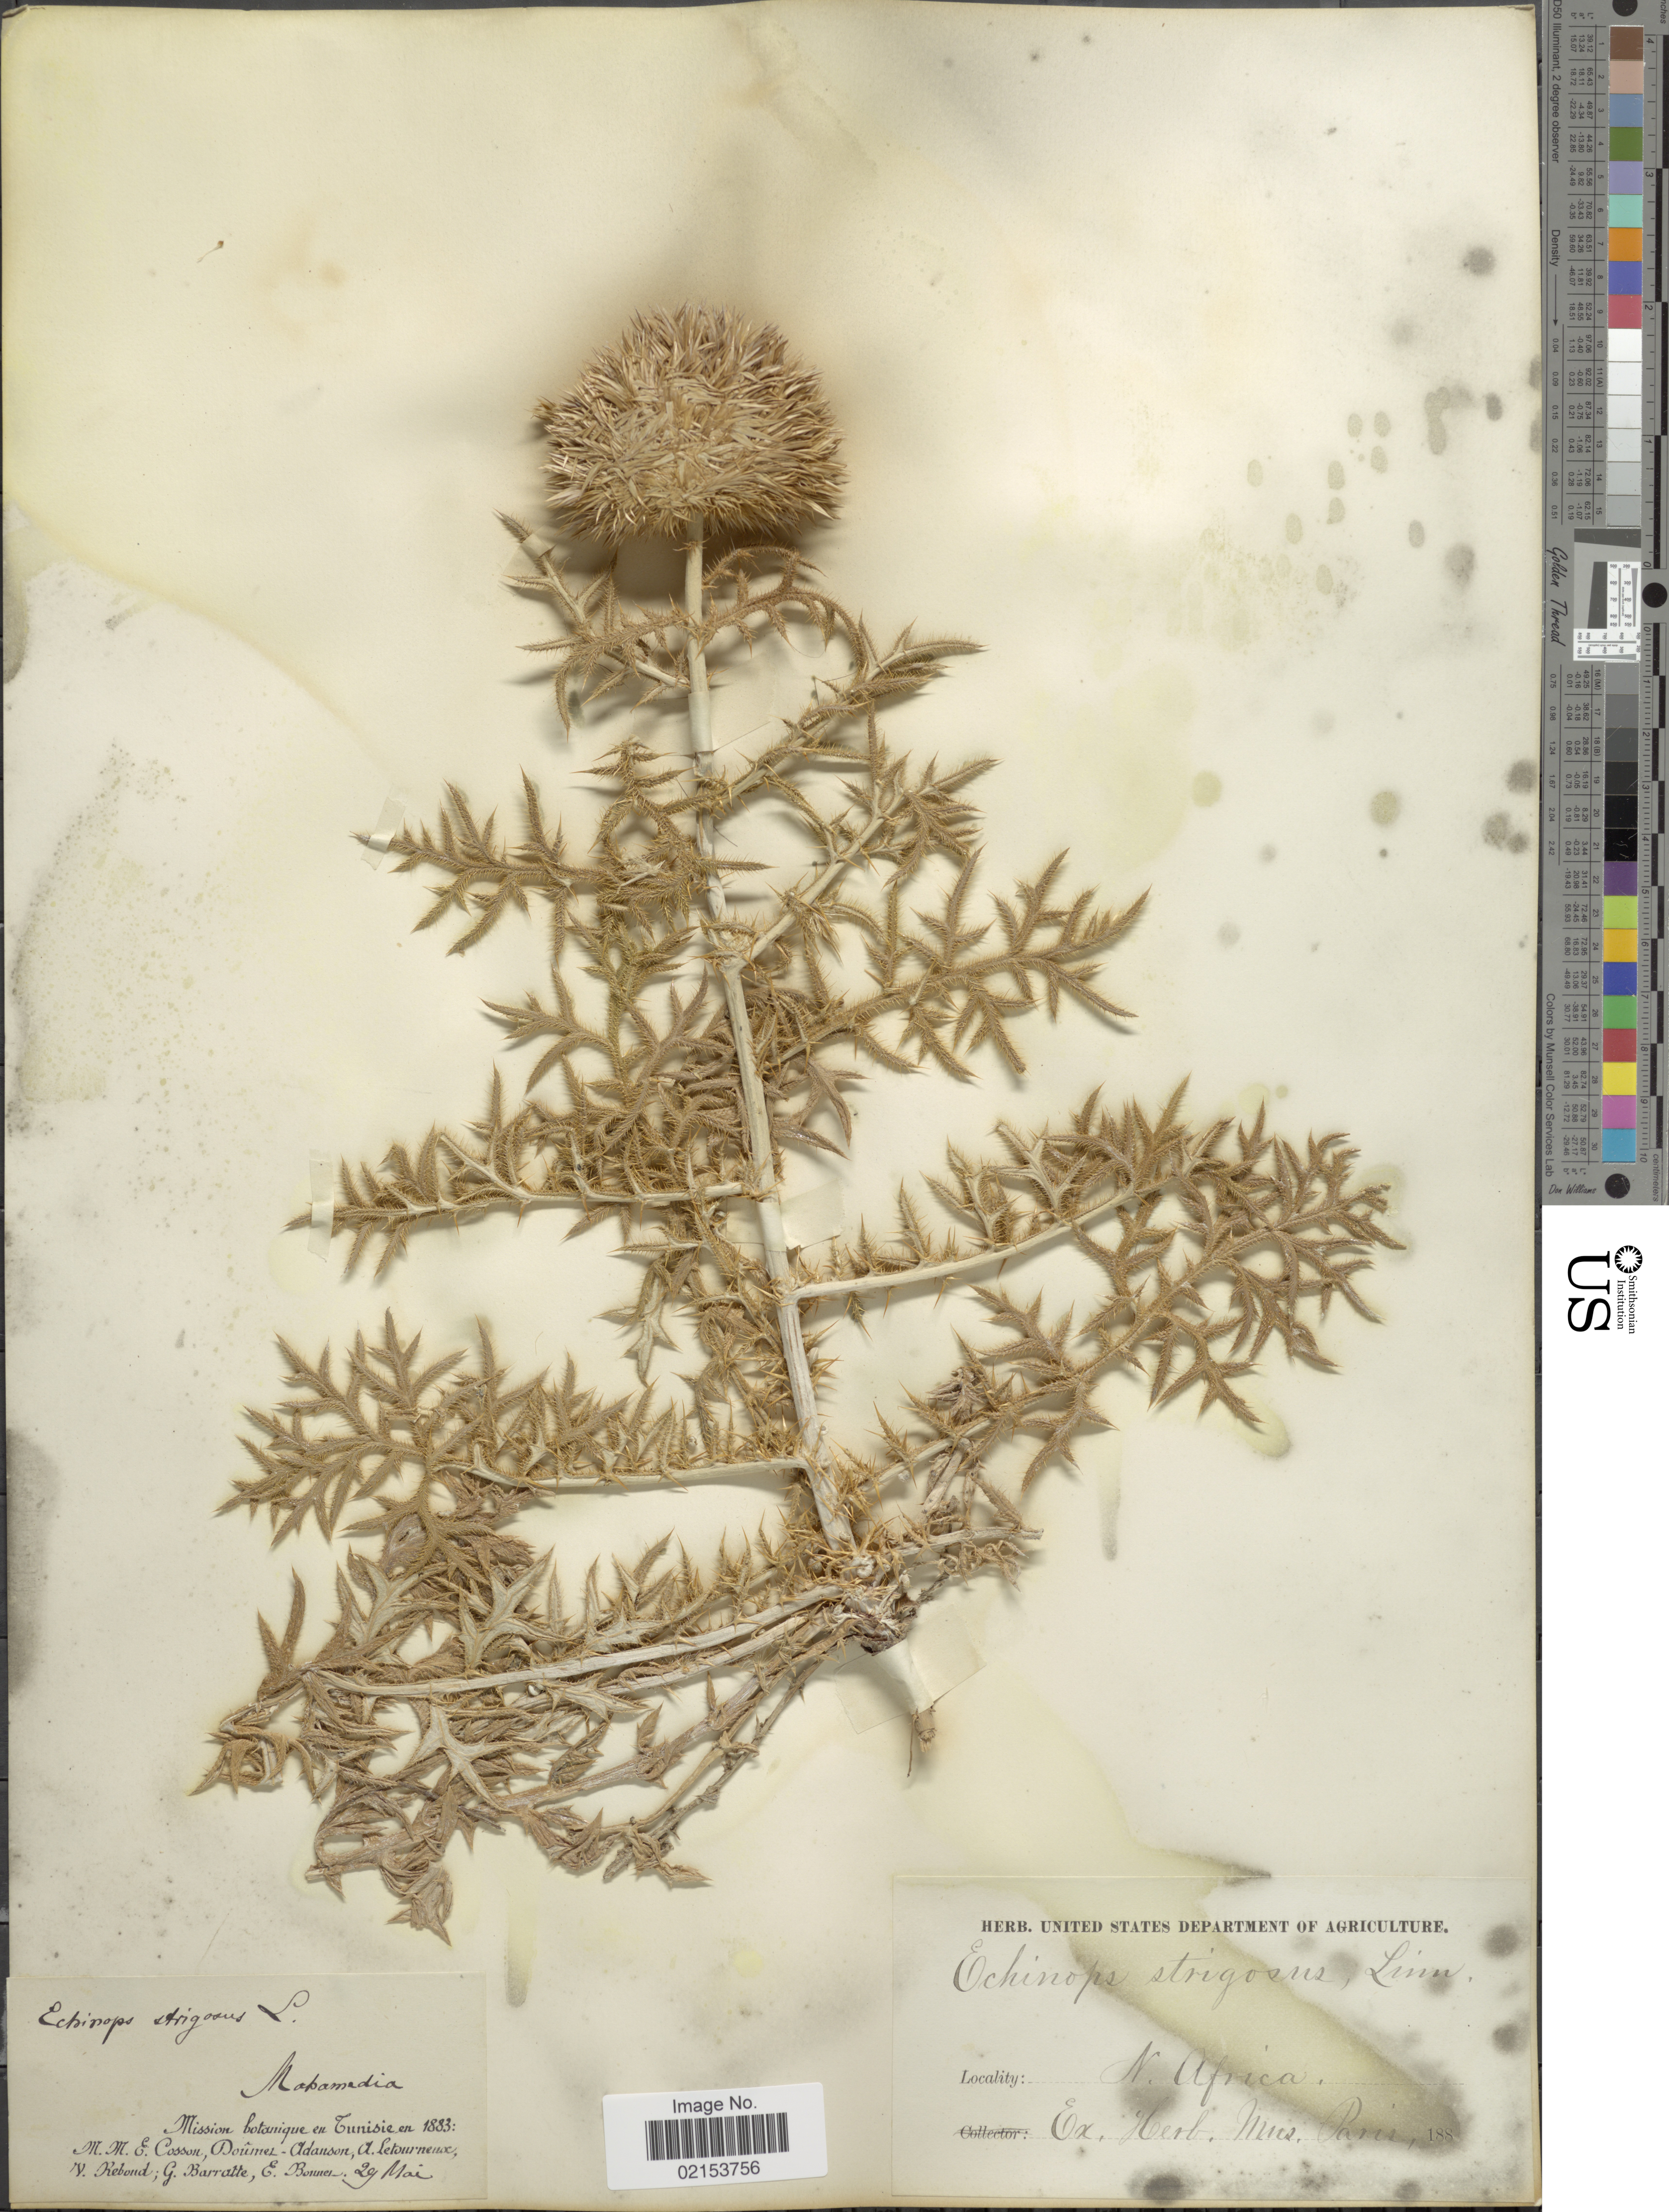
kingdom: Plantae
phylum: Tracheophyta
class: Magnoliopsida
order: Asterales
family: Asteraceae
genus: Echinops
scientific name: Echinops strigosus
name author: L.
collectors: M. Cosson, -. Doumel-Adanson, A. Letourneux, Reboud, W. & et al.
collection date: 1883-05-29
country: Tunisia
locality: N. Africa. Mohamedia.